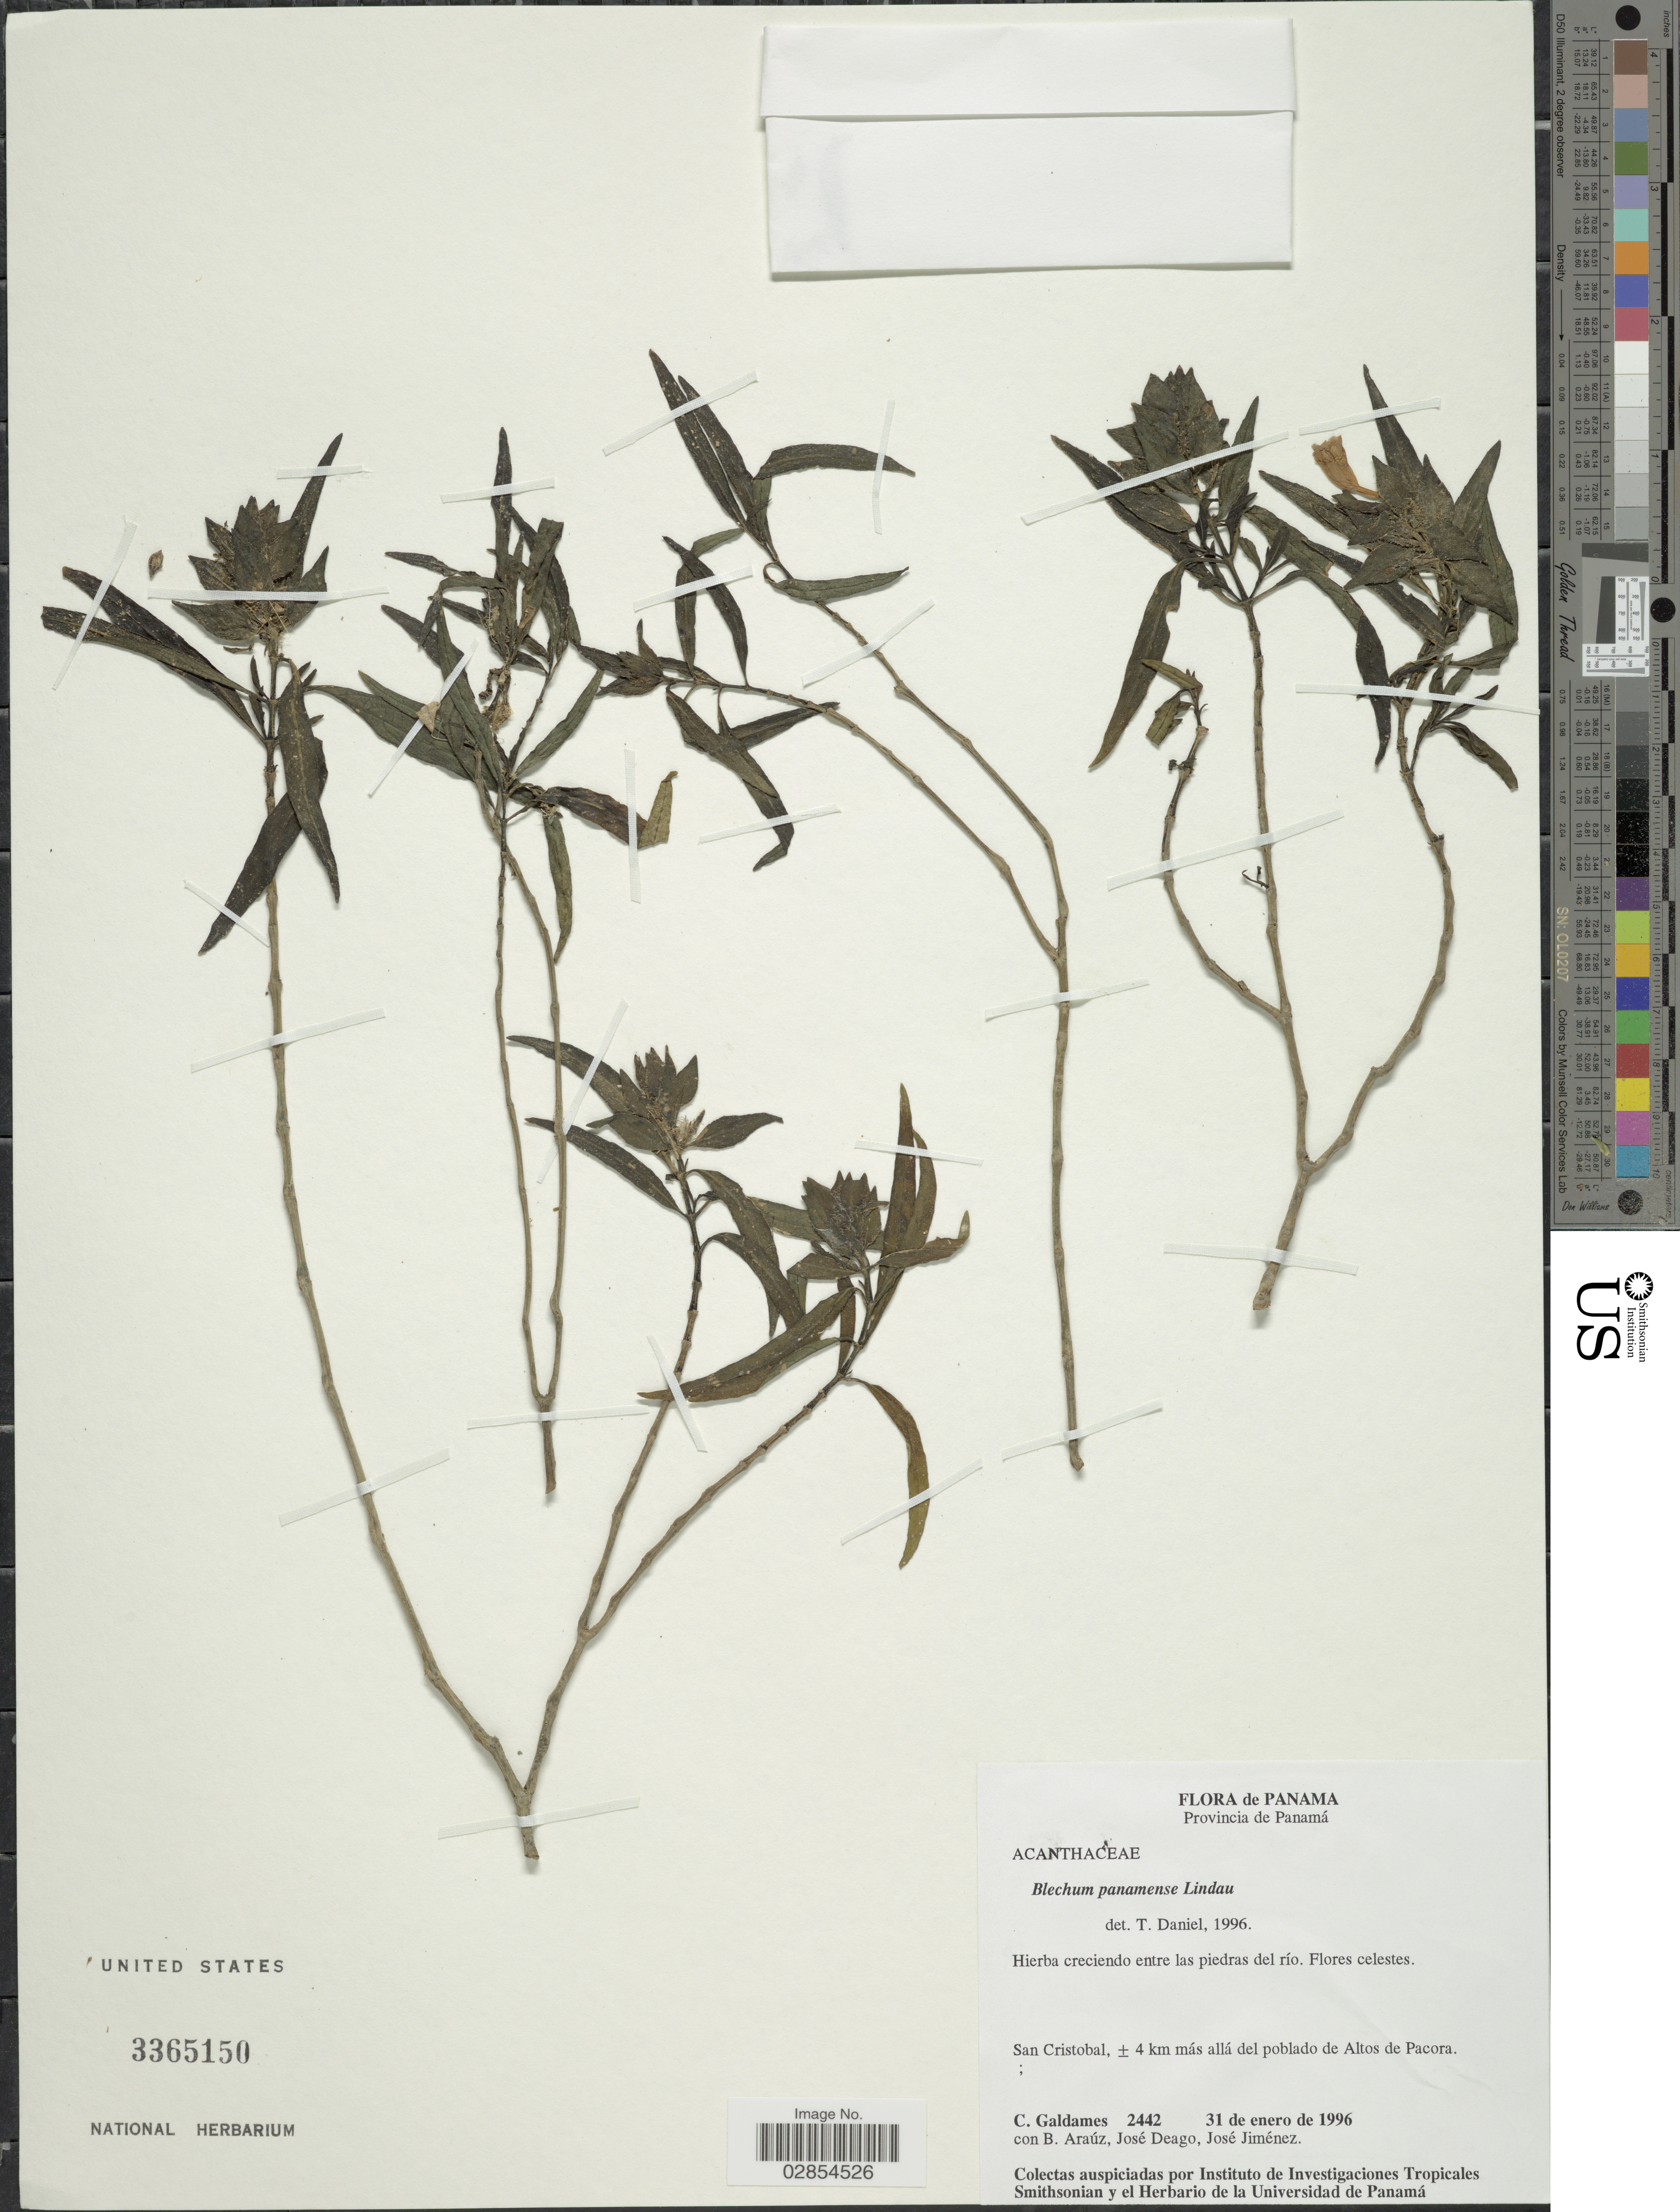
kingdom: Plantae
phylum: Tracheophyta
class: Magnoliopsida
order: Lamiales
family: Acanthaceae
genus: Blechum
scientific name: Blechum panamense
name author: Lindau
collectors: C. Galdames, B. Araúz, J. Deago & J. Jiménez Ramírez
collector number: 2442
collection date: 1996-01-31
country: Panama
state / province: Panamá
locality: San Cristobal, ± 4 km más allá del poblado de Altos de Pacora.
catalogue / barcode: US 3365150